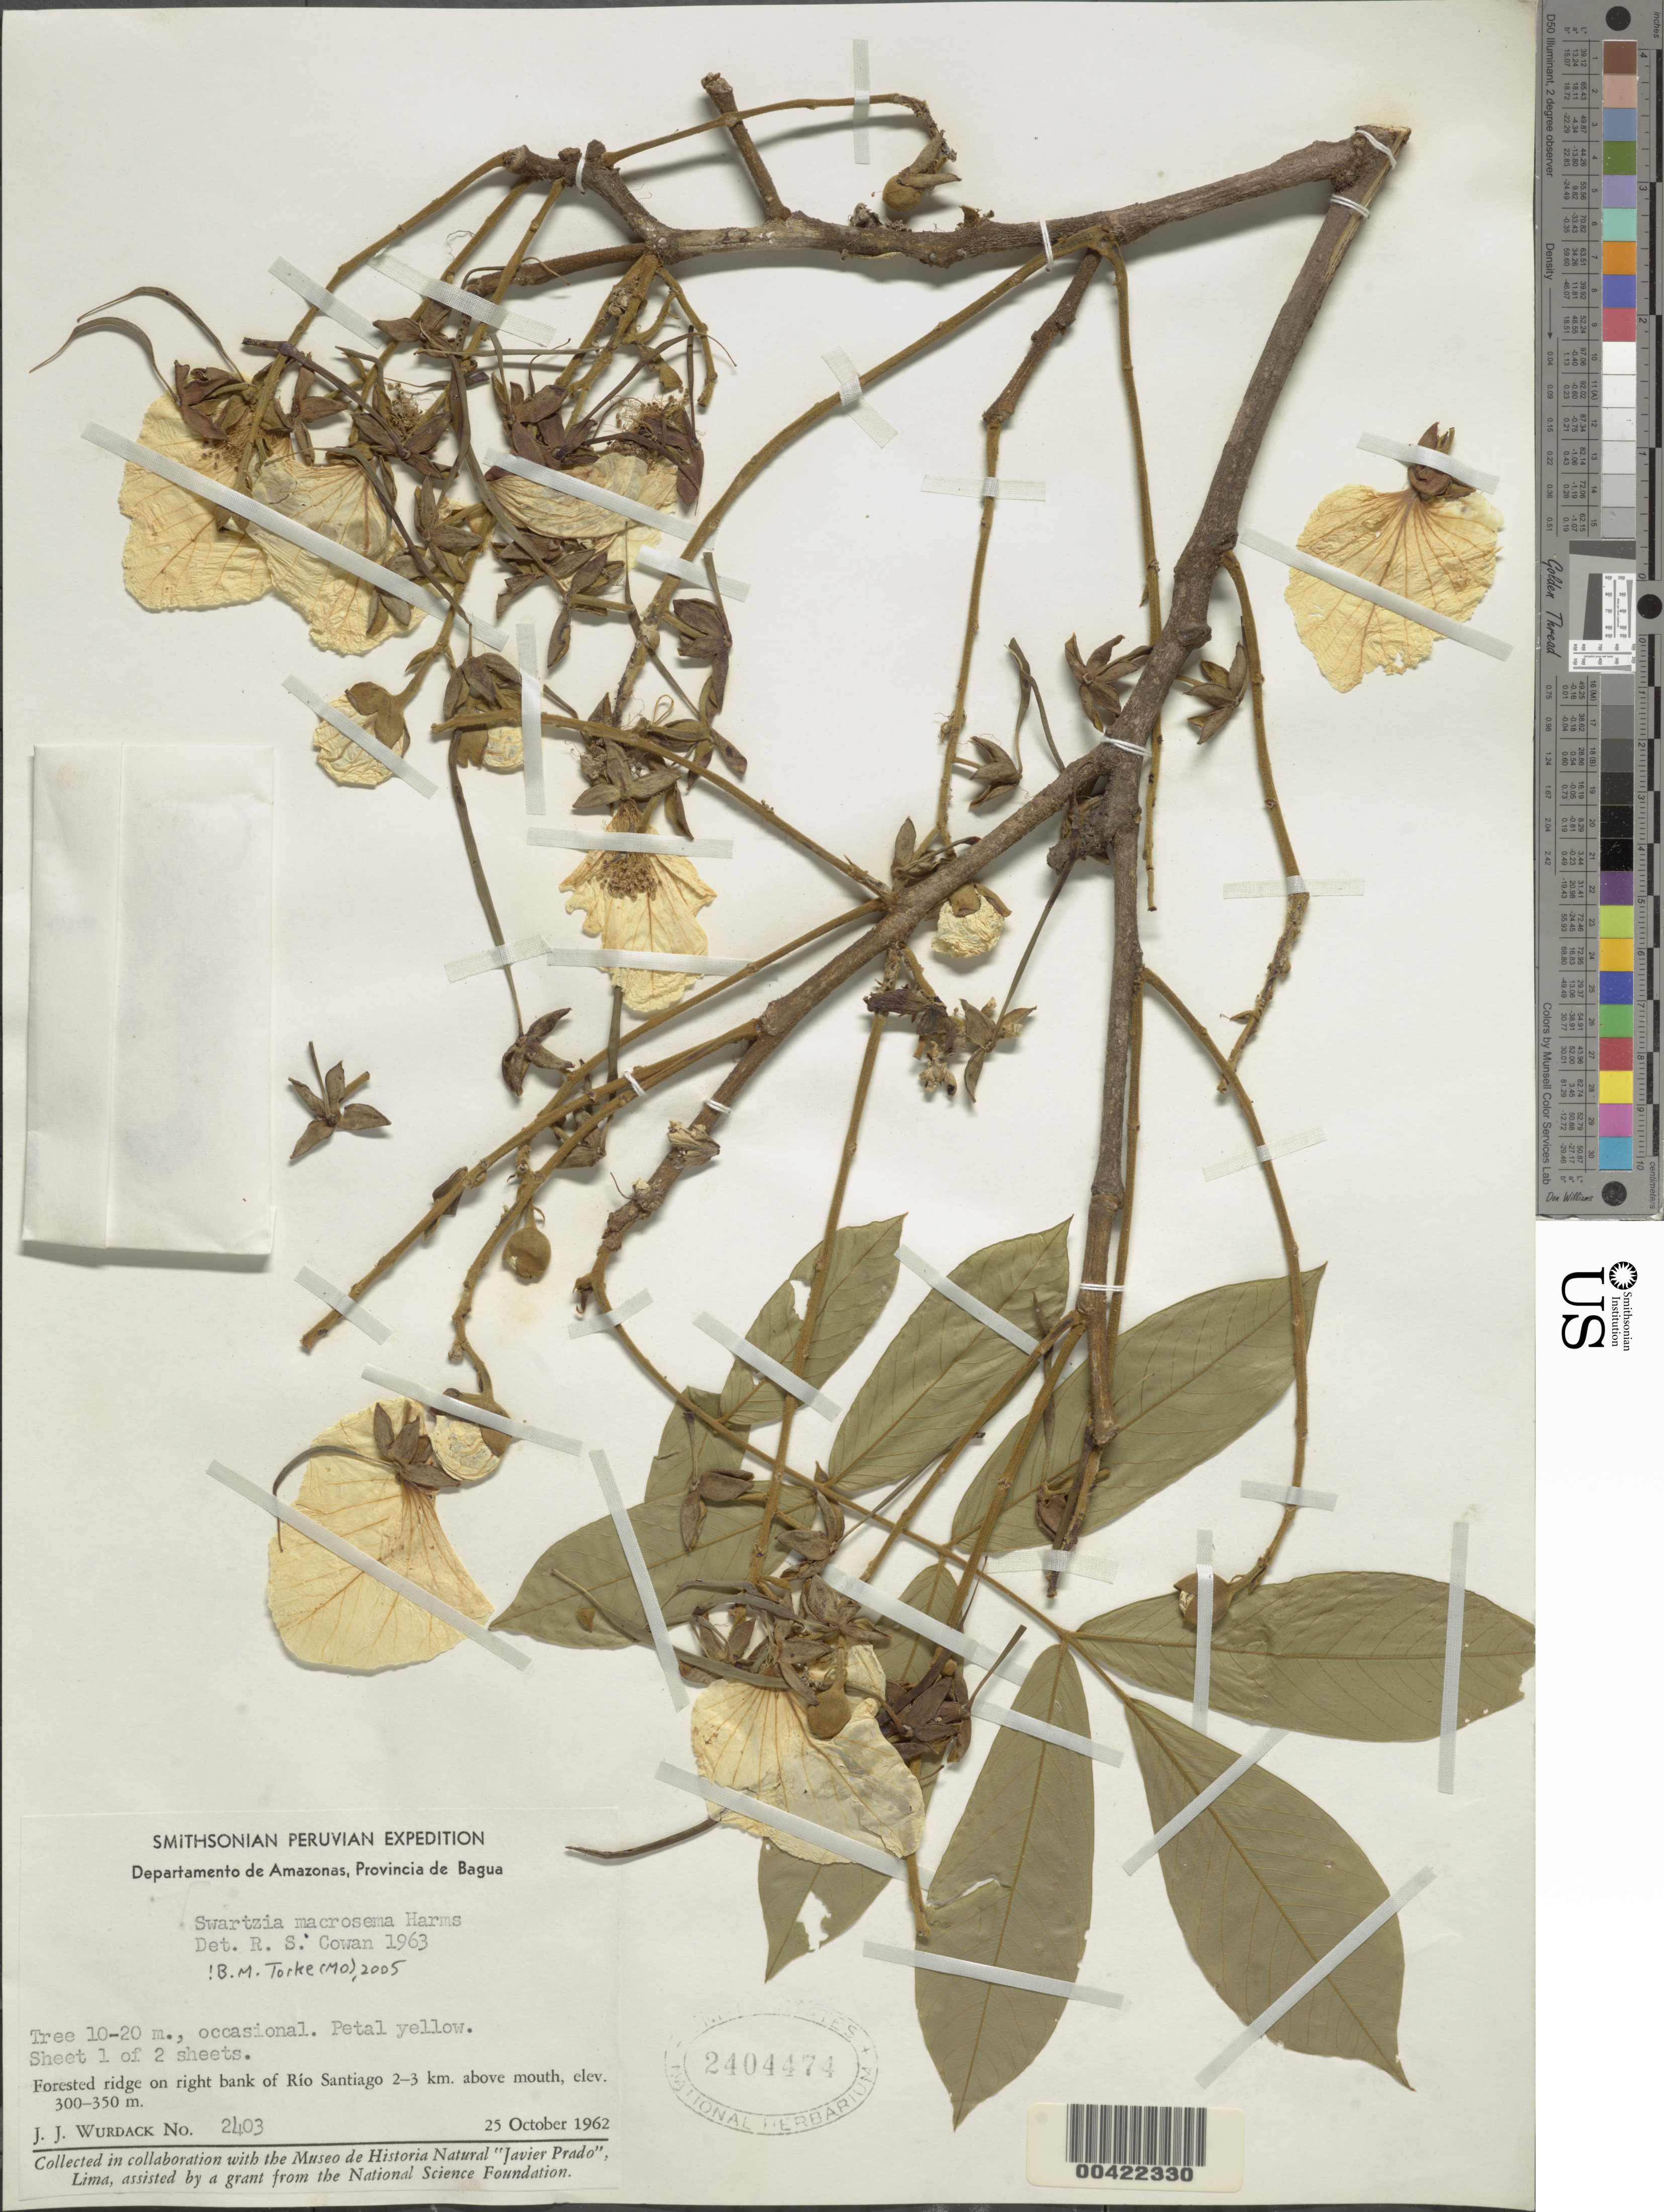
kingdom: Plantae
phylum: Tracheophyta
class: Magnoliopsida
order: Fabales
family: Fabaceae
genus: Swartzia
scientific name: Swartzia macrosema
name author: Harms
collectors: J. J. Wurdack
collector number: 2403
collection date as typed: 25 Oct 1962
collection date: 1962-10-25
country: Peru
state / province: Amazonas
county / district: Bagua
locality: Río Santiago, 2 - 3 km above mouth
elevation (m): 300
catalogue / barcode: US 2404474